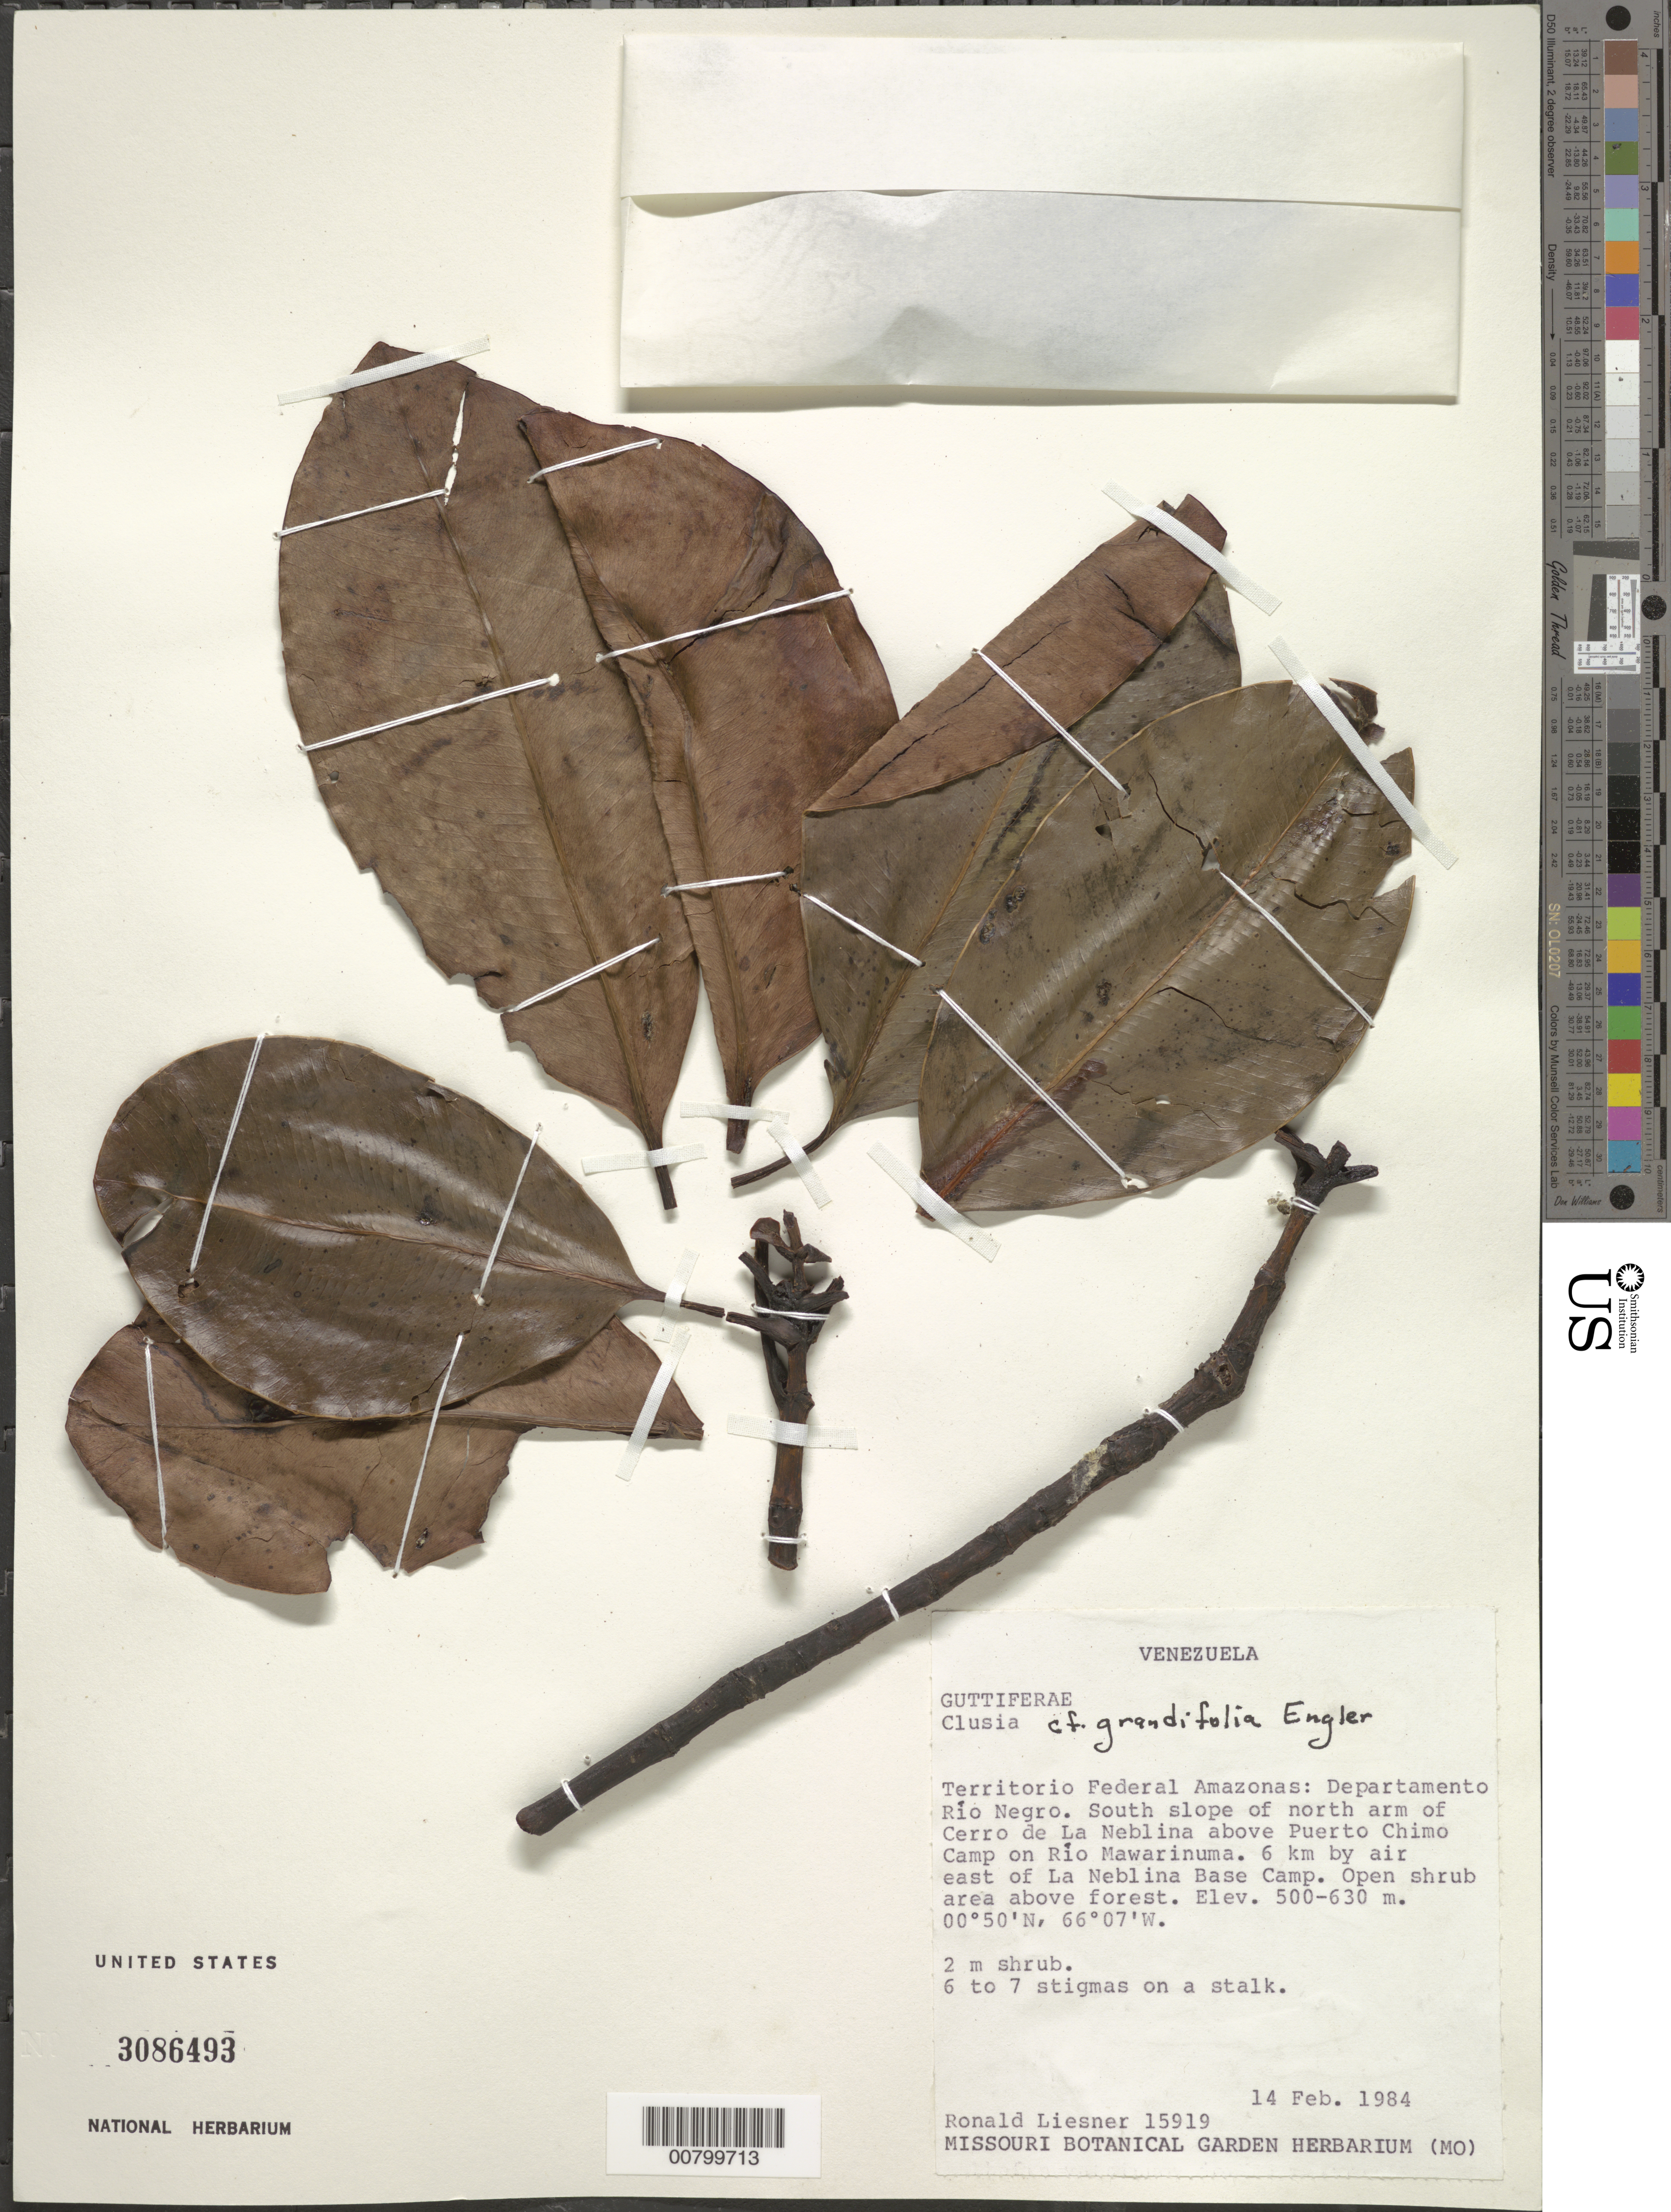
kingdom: Plantae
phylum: Tracheophyta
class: Magnoliopsida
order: Malpighiales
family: Clusiaceae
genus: Clusia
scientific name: Clusia grandifolia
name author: Engl.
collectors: R. L. Liesner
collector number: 15919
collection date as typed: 14-Feb-84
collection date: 1984-02-14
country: Venezuela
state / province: Amazonas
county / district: Río Negro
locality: Cerro de La Neblina, N arm, above Puerto Chimo Camp on Río Mawarinuma; 6 km by air E of La Neblina Base Camp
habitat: Open shrub area above forest, south slope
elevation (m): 500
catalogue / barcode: US 3086493